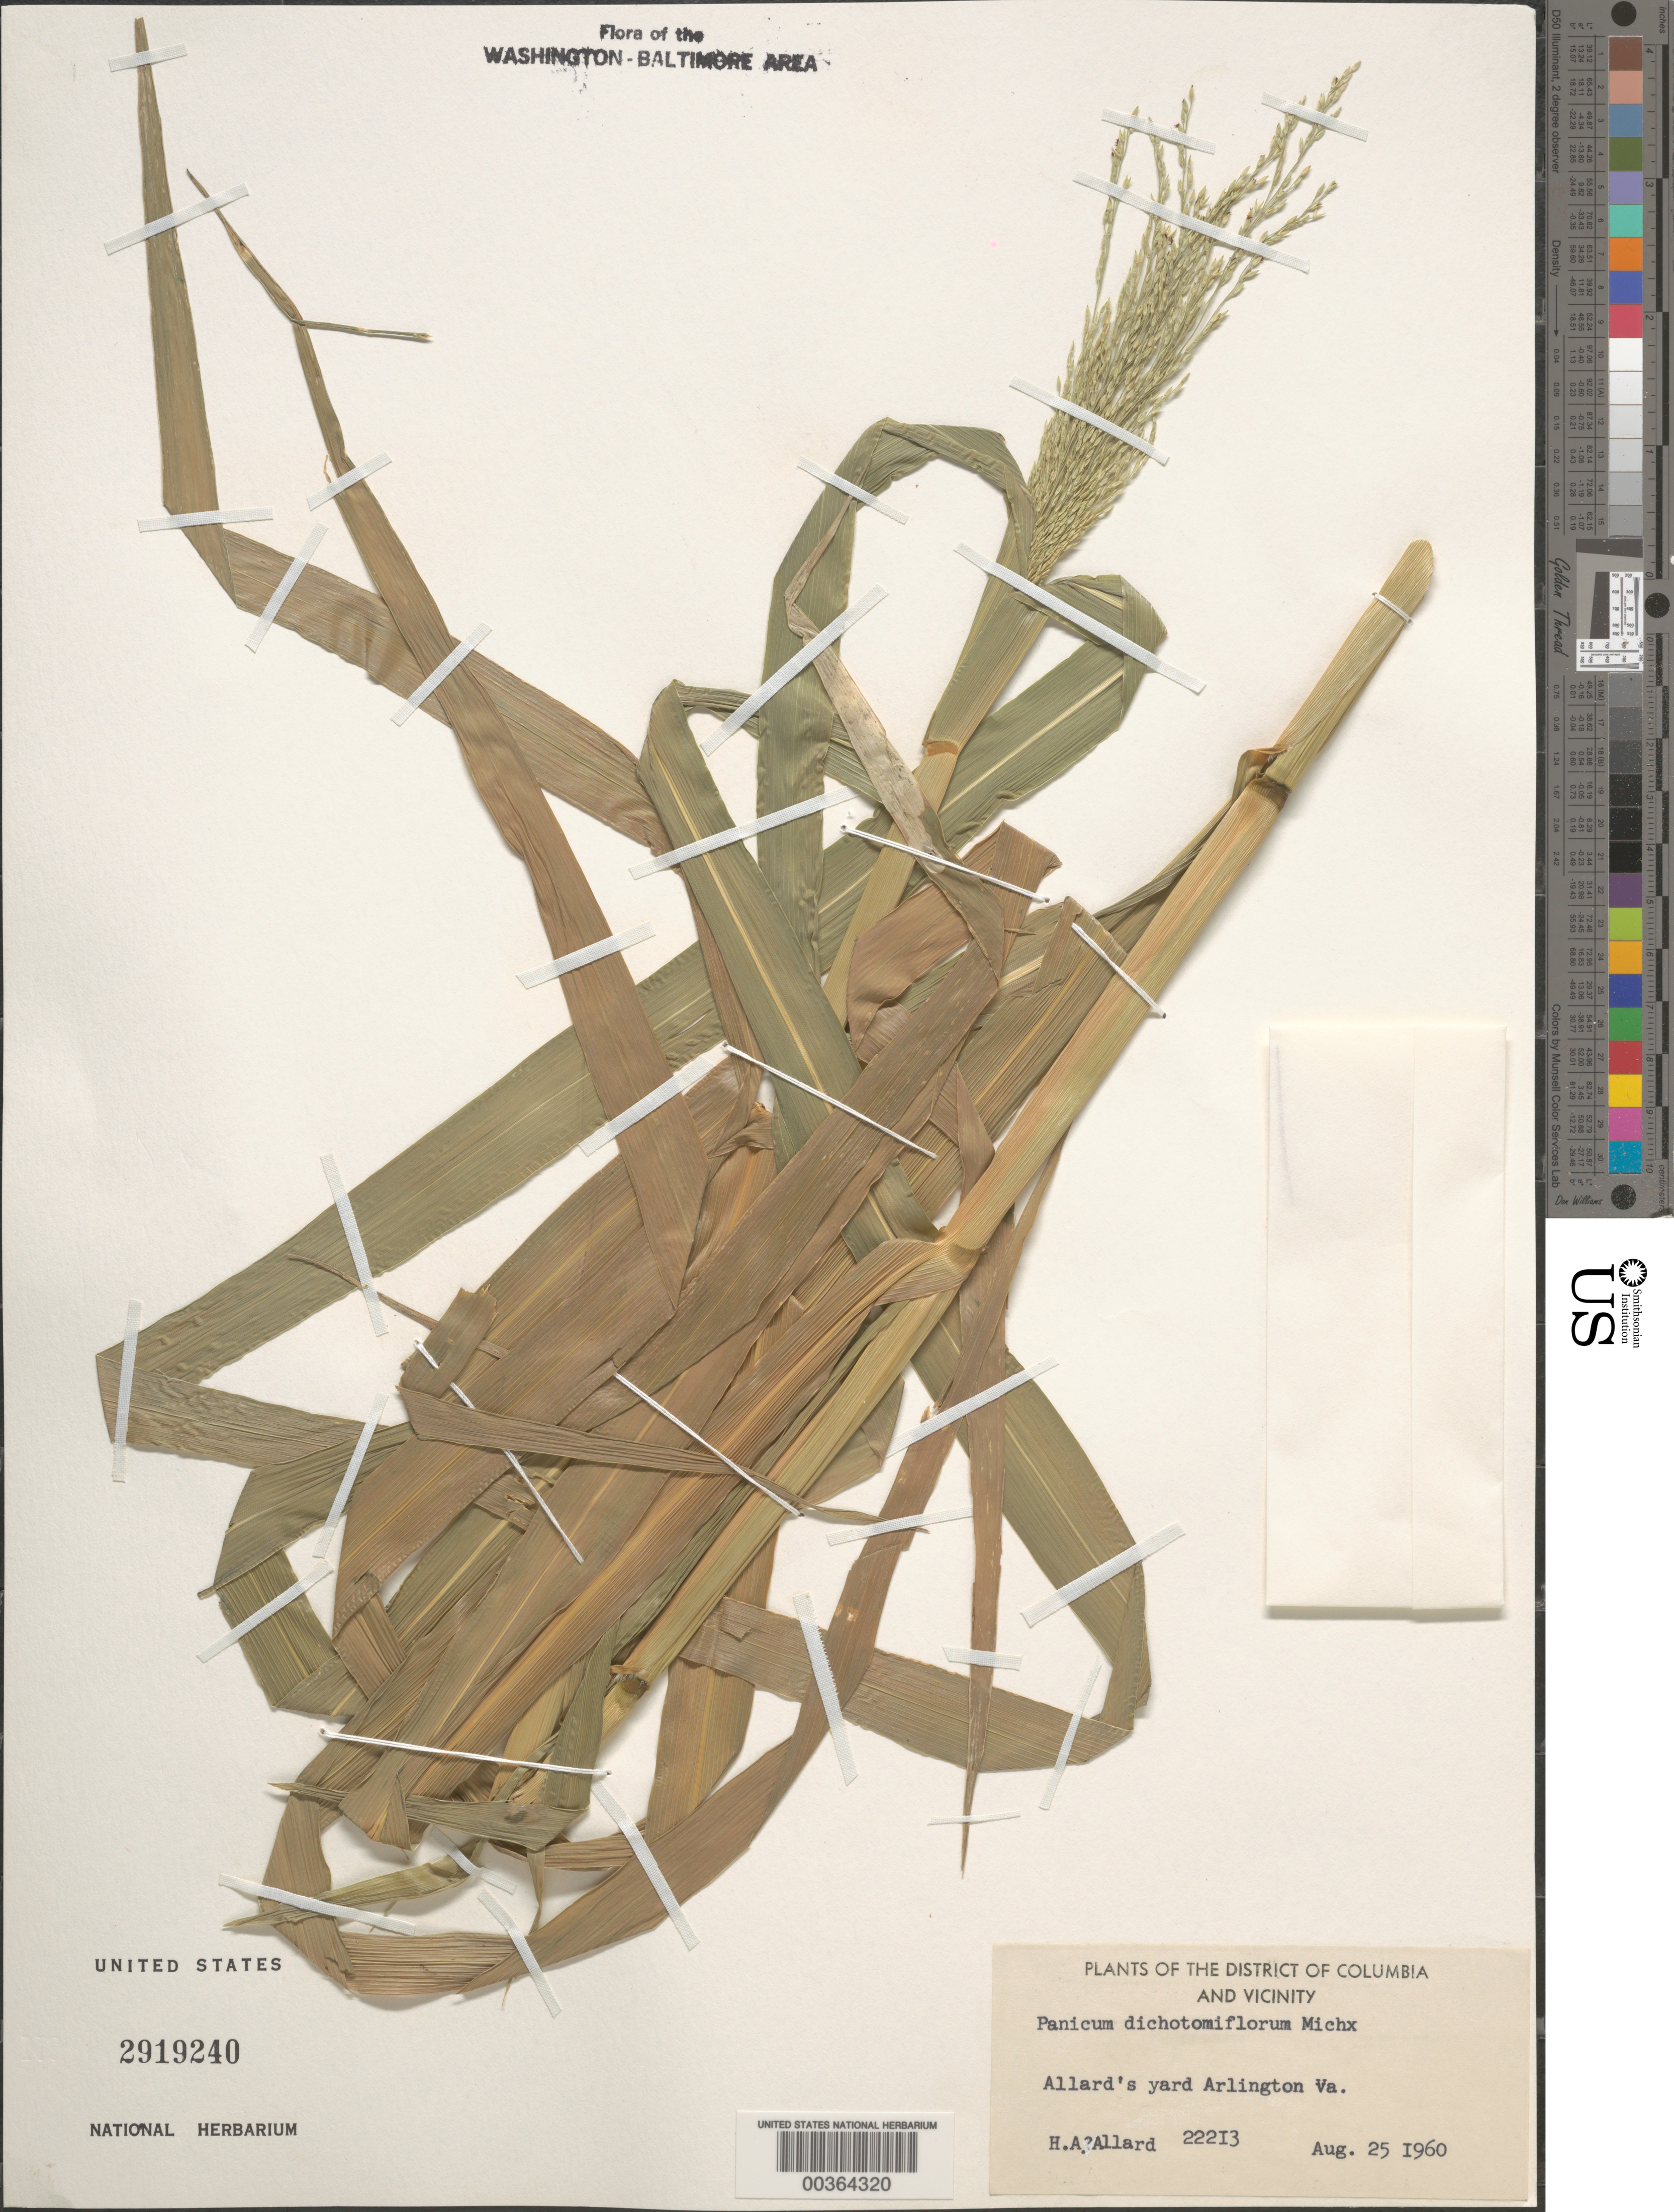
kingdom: Plantae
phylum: Tracheophyta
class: Liliopsida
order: Poales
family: Poaceae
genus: Panicum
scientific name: Panicum dichotomiflorum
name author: Michx.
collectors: H. A. Allard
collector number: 22213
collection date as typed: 25 Aug 1960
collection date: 1960-08-25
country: United States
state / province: Virginia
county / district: Arlington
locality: Arlington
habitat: Allard's yard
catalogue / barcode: US 2919240